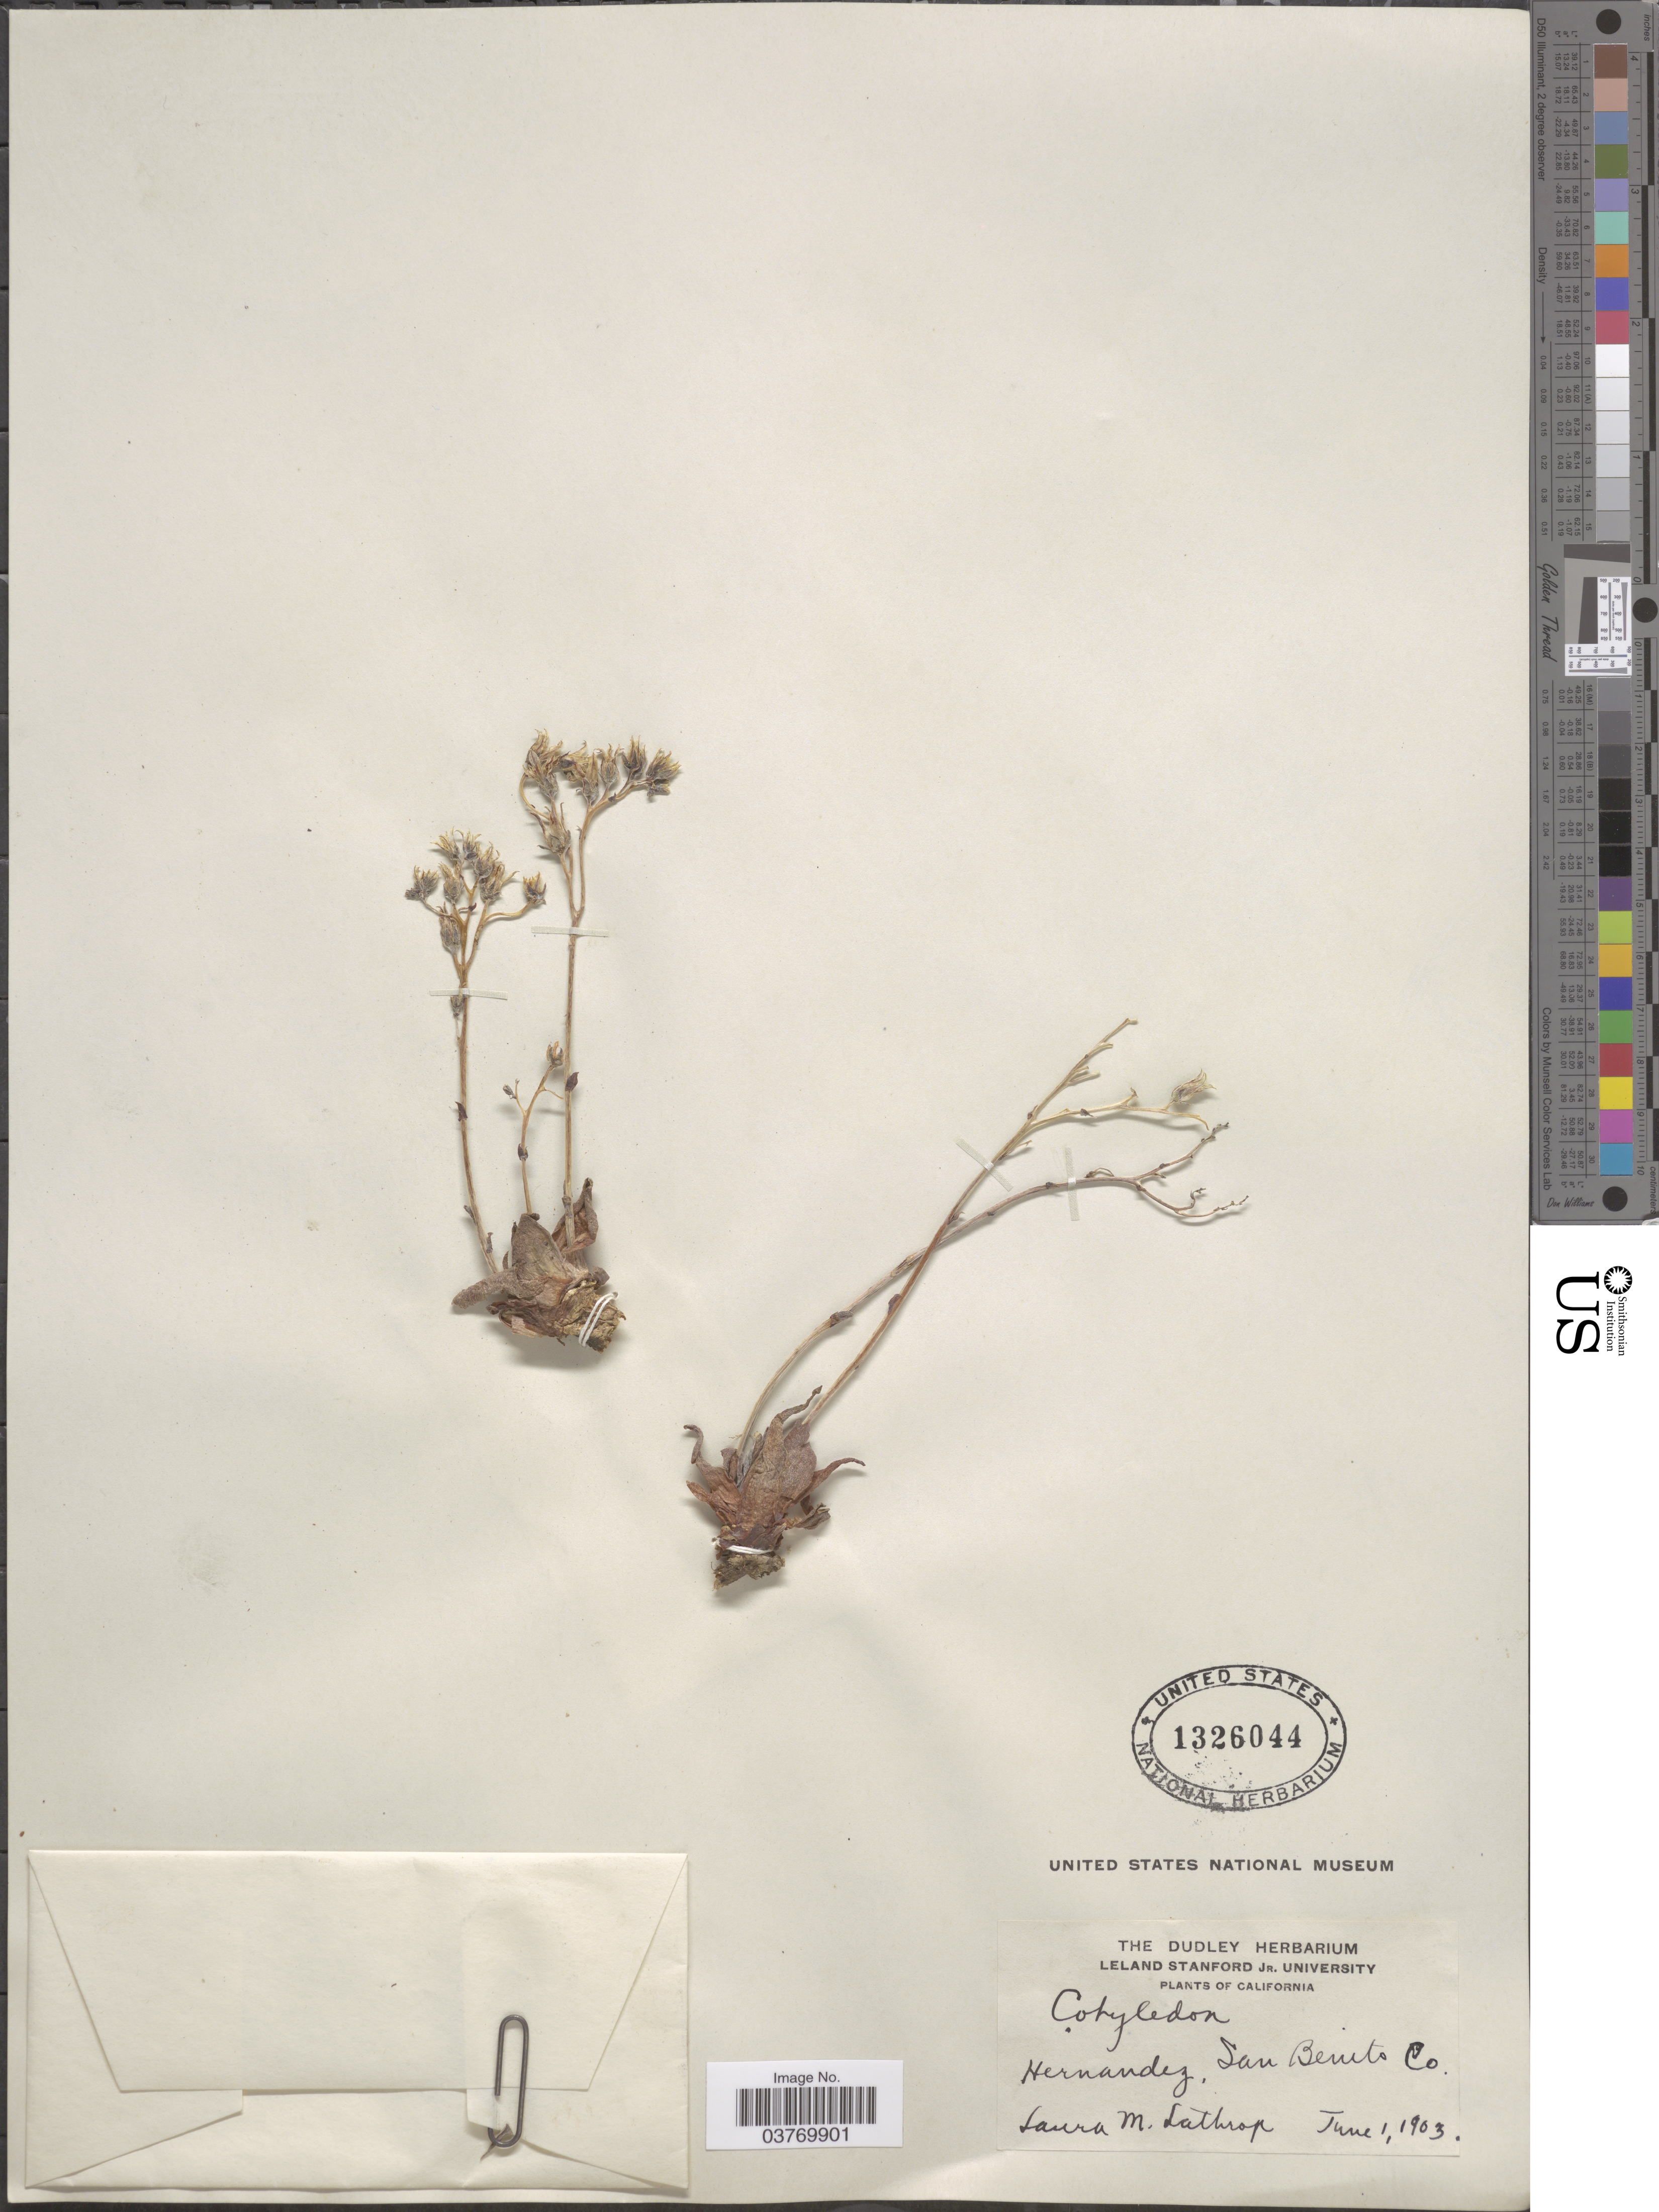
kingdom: Plantae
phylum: Tracheophyta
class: Magnoliopsida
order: Saxifragales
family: Crassulaceae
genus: Dudleya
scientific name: Dudleya sp.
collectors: L. M. Lathrop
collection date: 1903-06-01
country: United States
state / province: California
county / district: San Benito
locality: Hernandez, San Benito Co.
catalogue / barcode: US 1326044